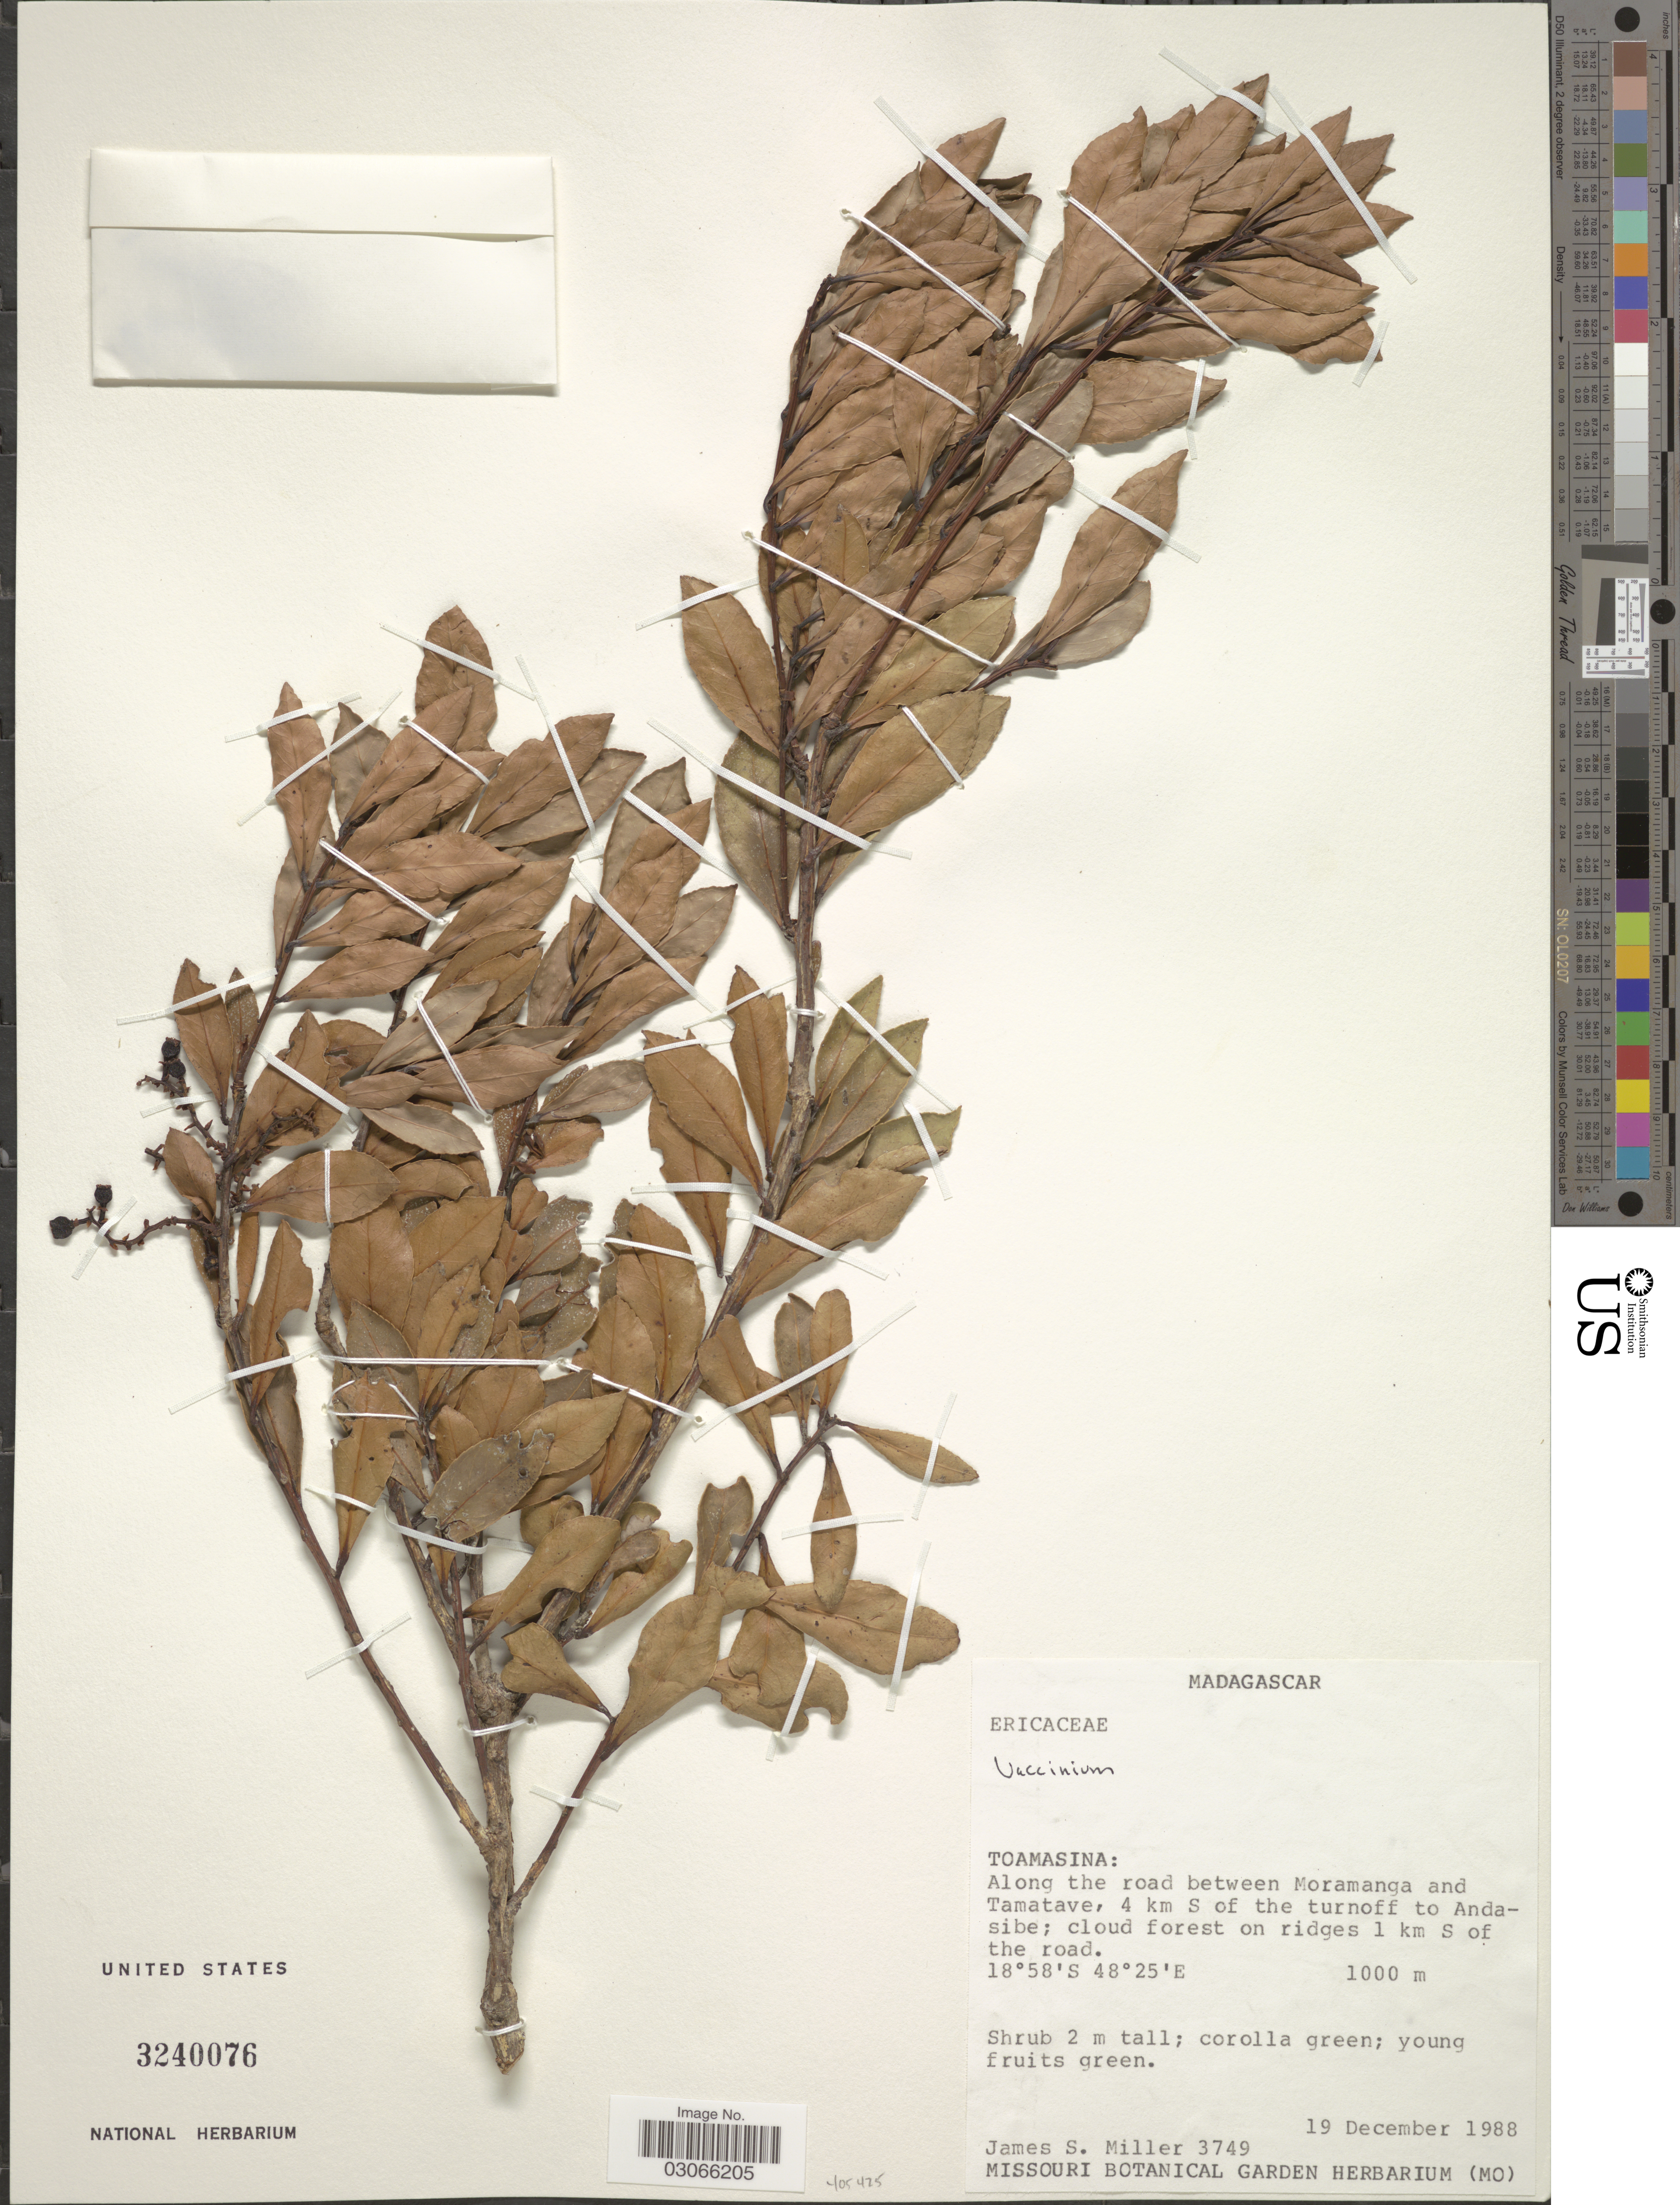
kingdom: Plantae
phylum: Tracheophyta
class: Magnoliopsida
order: Ericales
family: Ericaceae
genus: Vaccinium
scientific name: Vaccinium sp.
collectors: J. S. Miller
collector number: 3749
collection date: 1988-12-19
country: Madagascar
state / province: Alaotra Mangoro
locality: Along the road between Moramanga and Tamatave, 4 km S of the turnoff to Andasibe; cloud forest on ridges 1 km S of the road.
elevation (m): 1000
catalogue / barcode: US 3240076